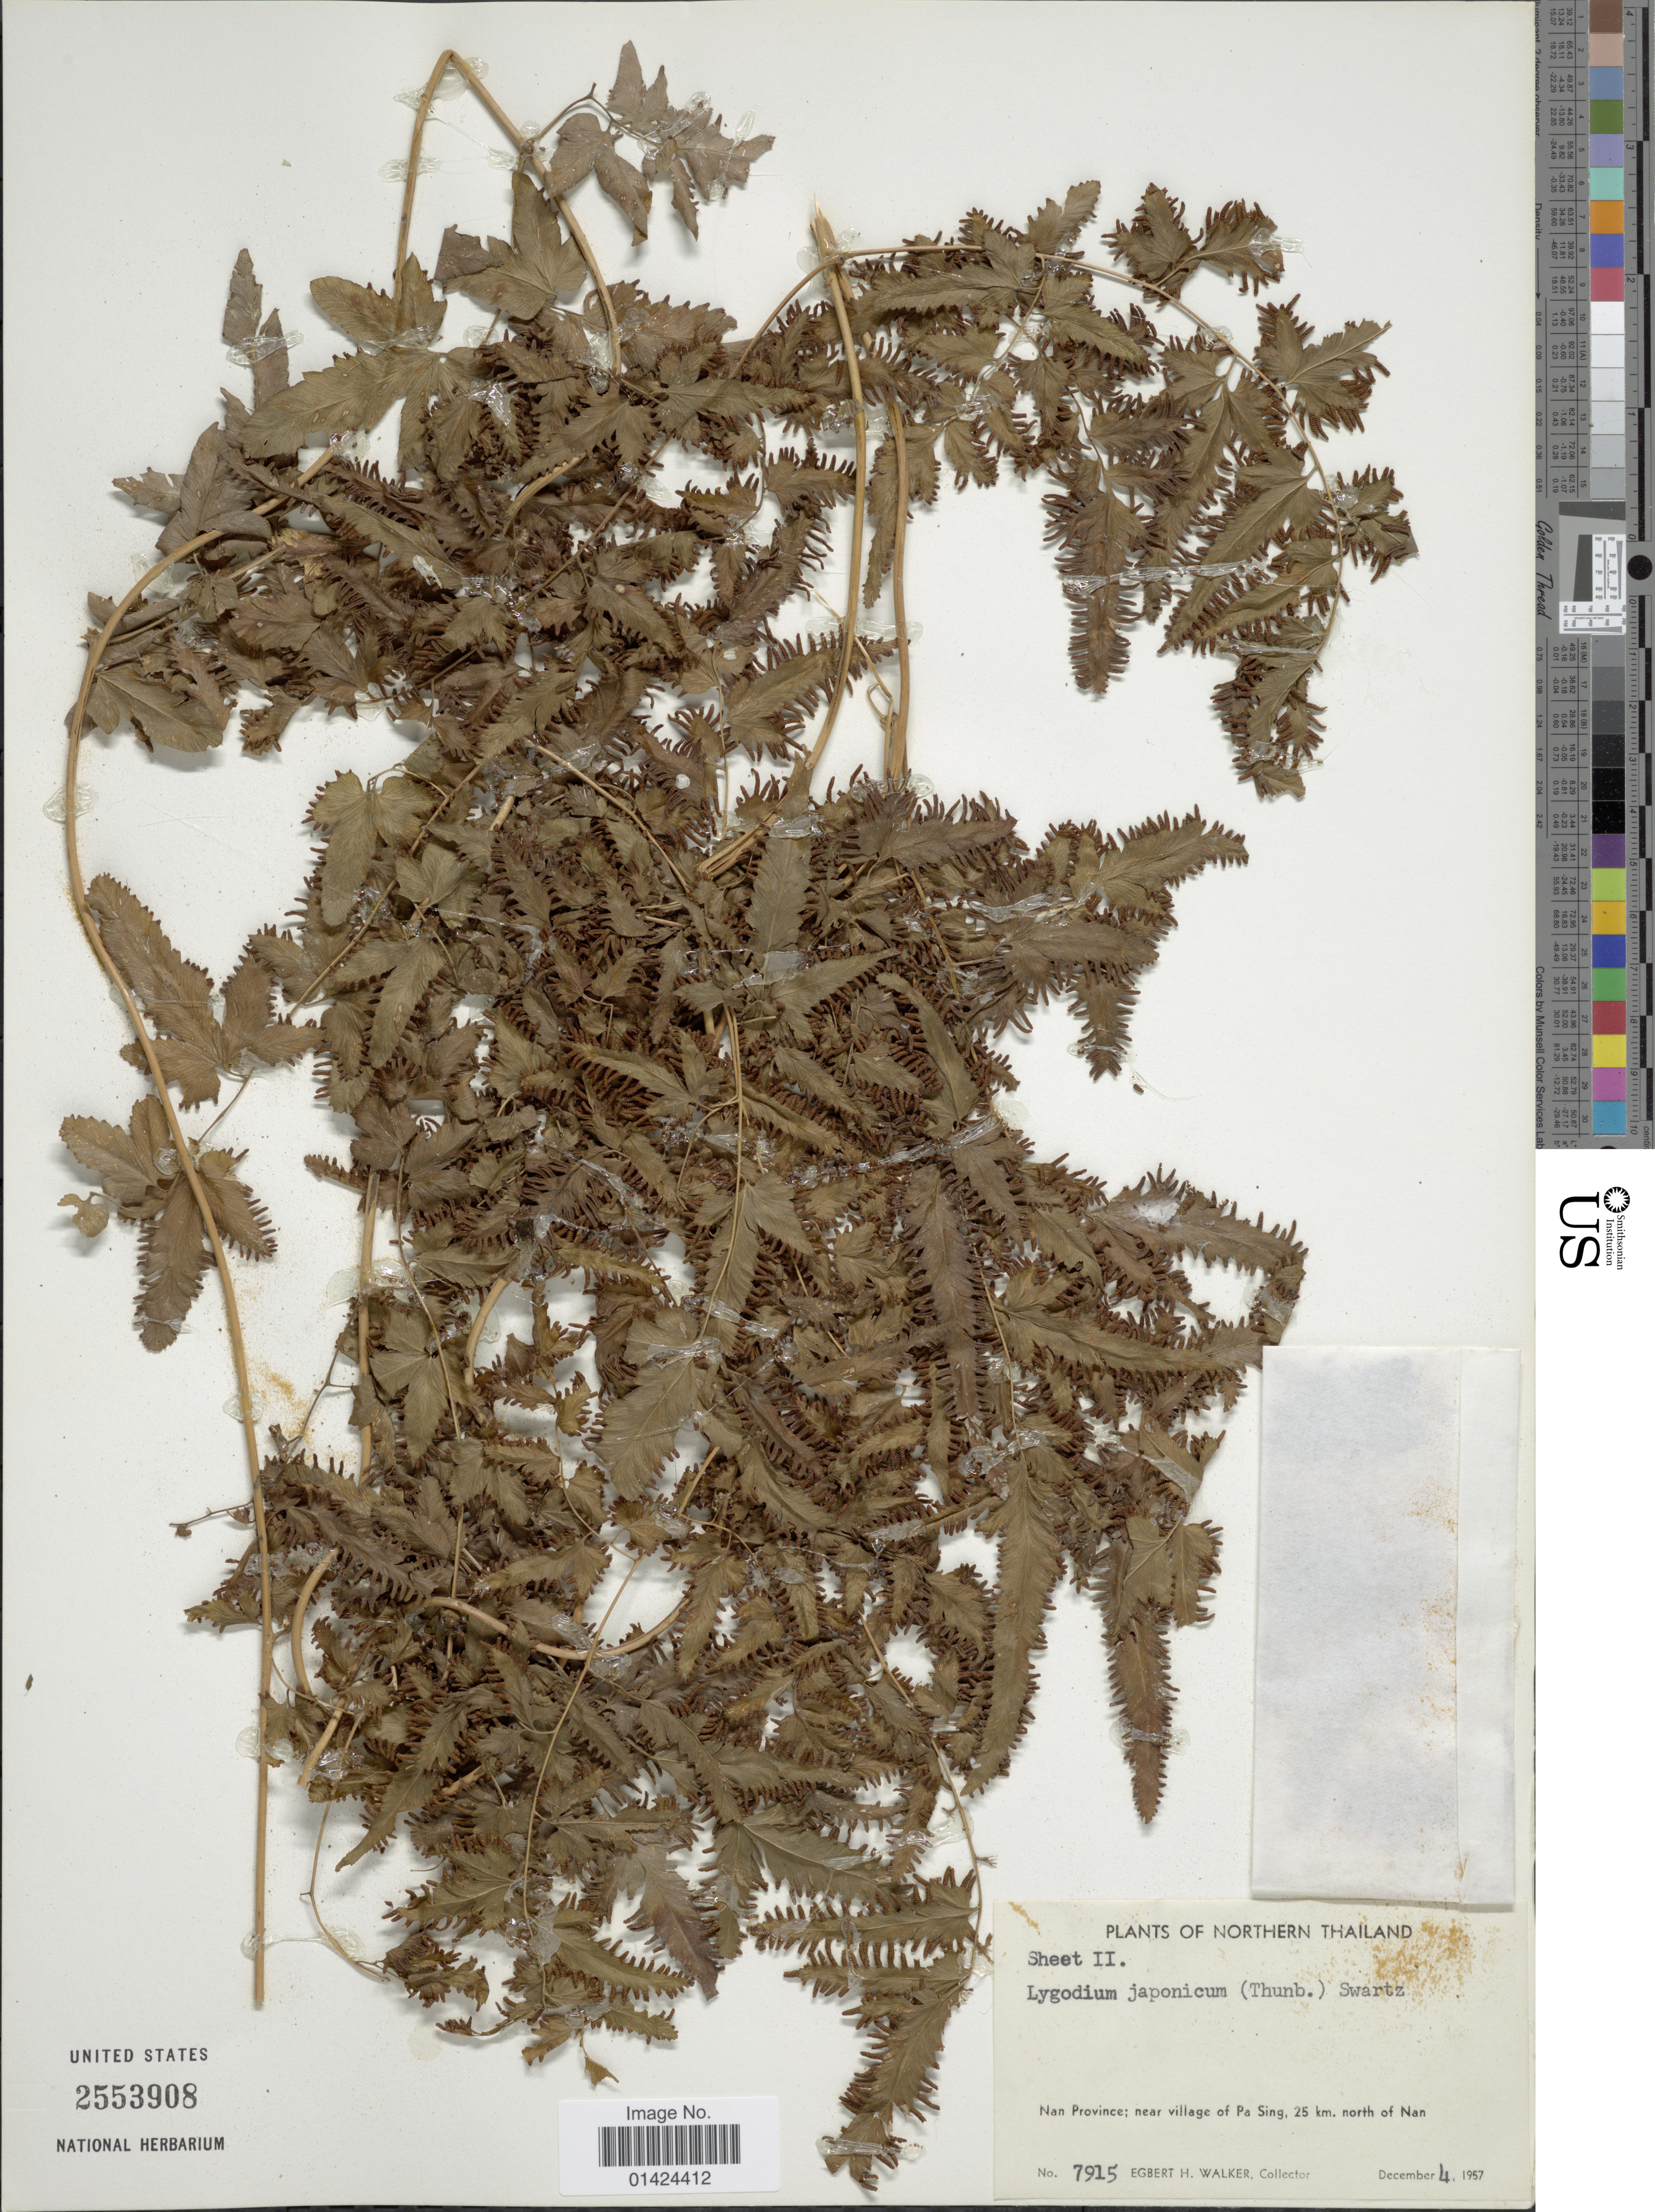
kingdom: Plantae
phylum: Tracheophyta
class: Polypodiopsida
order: Schizaeales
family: Lygodiaceae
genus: Lygodium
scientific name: Lygodium japonicum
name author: (Thunb.) Sw.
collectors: E. H. Walker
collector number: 7915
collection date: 1957-12-04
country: Thailand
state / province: Nan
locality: Northern Thailand. Nan Province; near village of Pa Sing, 25 km. north of Nan.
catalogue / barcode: US 2553908